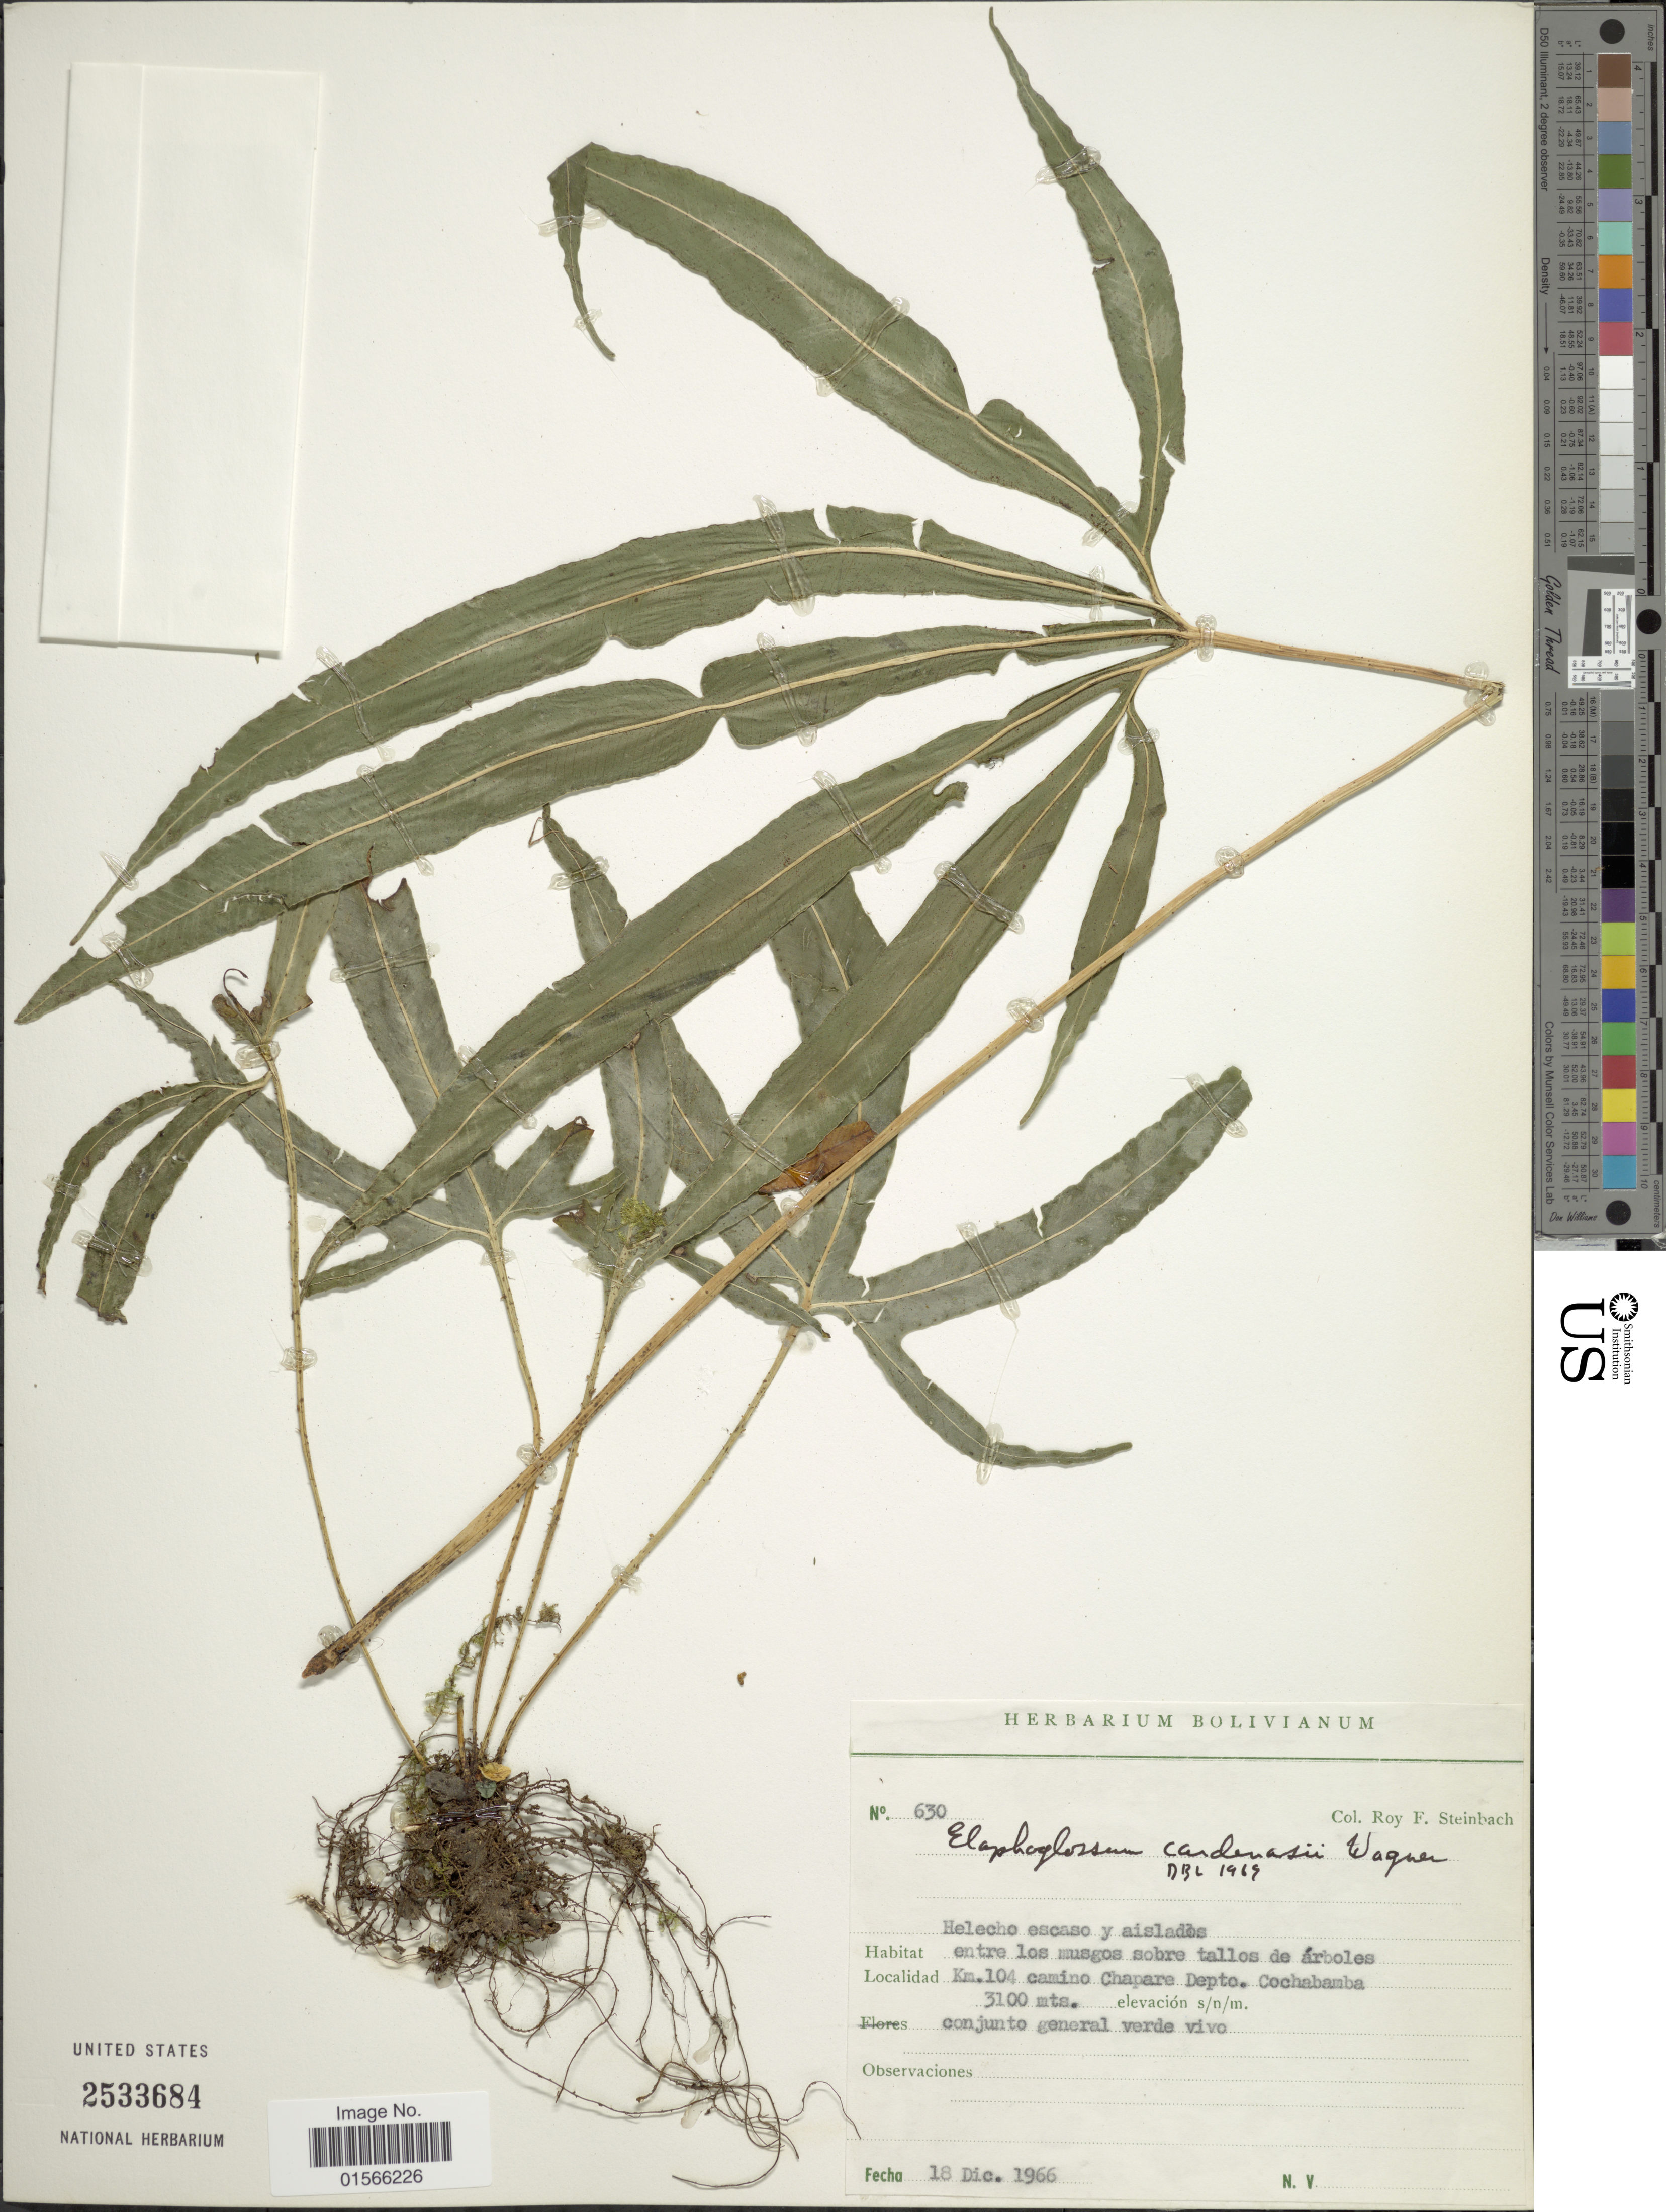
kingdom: Plantae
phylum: Tracheophyta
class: Polypodiopsida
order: Polypodiales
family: Dryopteridaceae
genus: Elaphoglossum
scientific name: Elaphoglossum cardenasii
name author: W.H. Wagner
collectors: R. F. Steinbach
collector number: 630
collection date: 1966-12-18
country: Bolivia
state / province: Cochabamba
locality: Km. 104 camino Chapare Depto. Cochabamba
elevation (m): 3100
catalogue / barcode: US 2533684